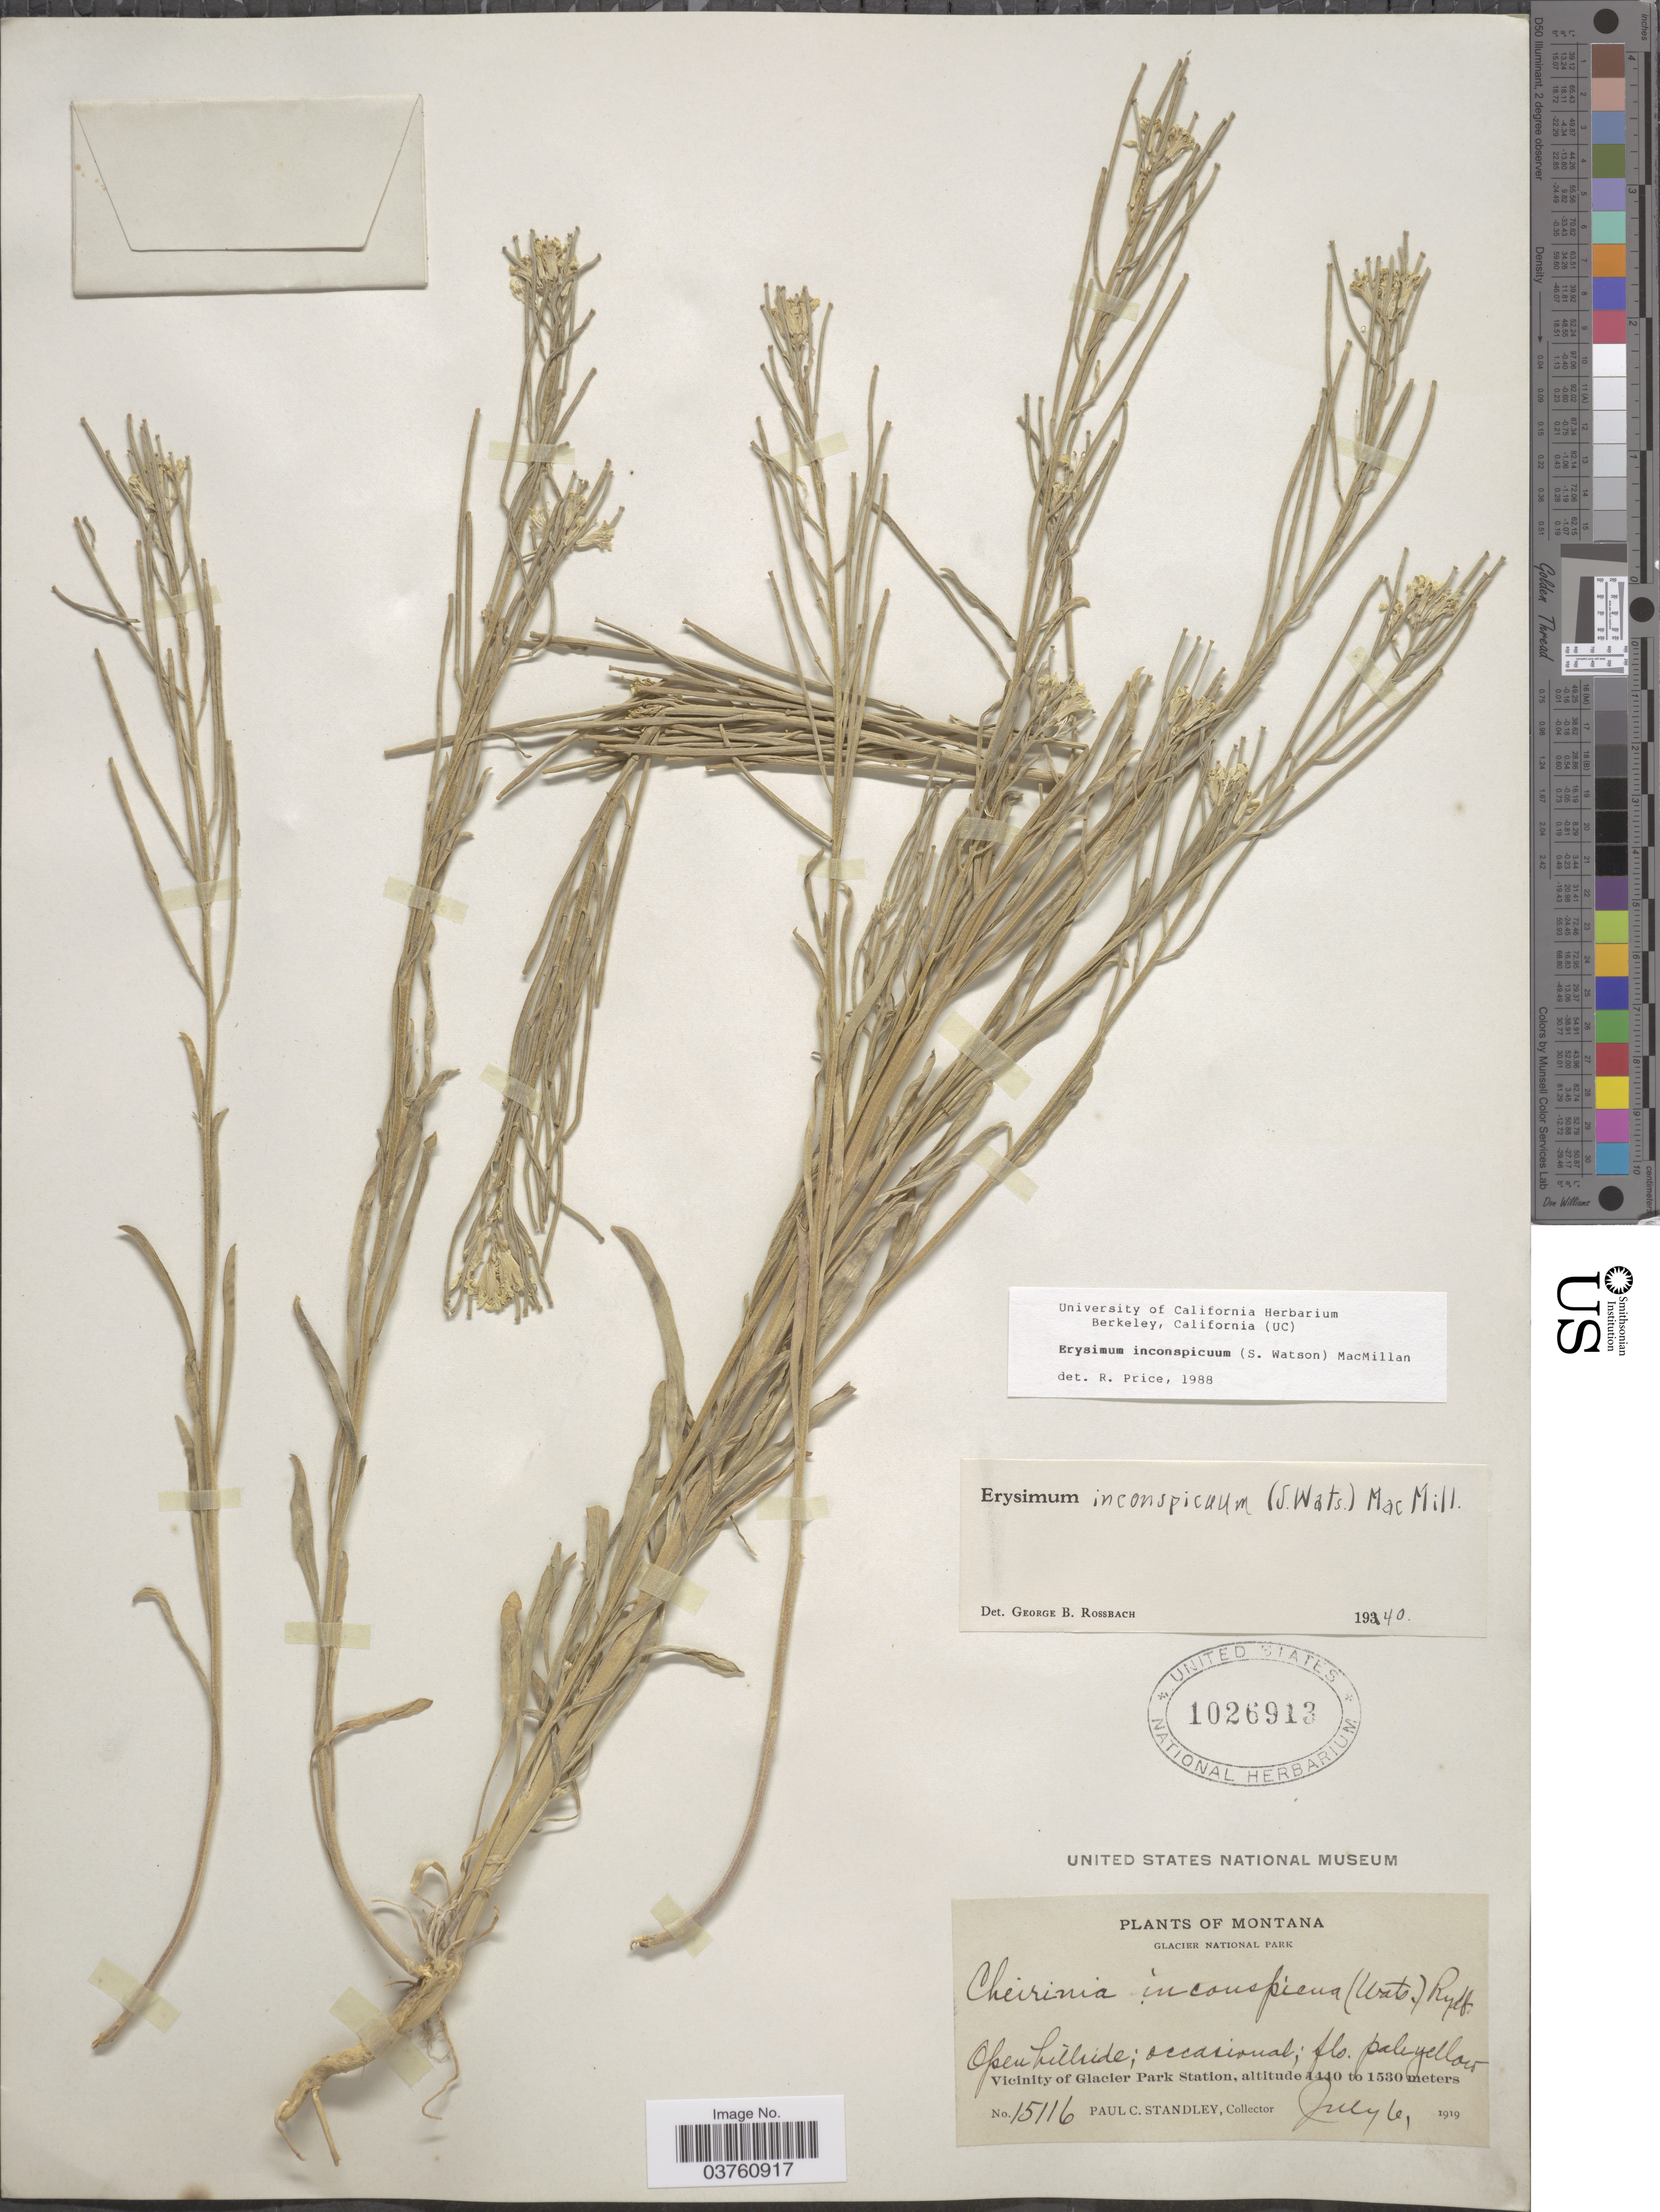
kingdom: Plantae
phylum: Tracheophyta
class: Magnoliopsida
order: Brassicales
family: Brassicaceae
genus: Erysimum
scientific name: Erysimum inconspicuum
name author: (S. Watson) MacMill.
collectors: P. C. Standley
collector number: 15116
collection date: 1919-07-06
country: United States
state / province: Montana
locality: Glacier National Park. Open hillside. Vicinity of Glacier Park Station.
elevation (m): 1440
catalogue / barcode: US 1026913